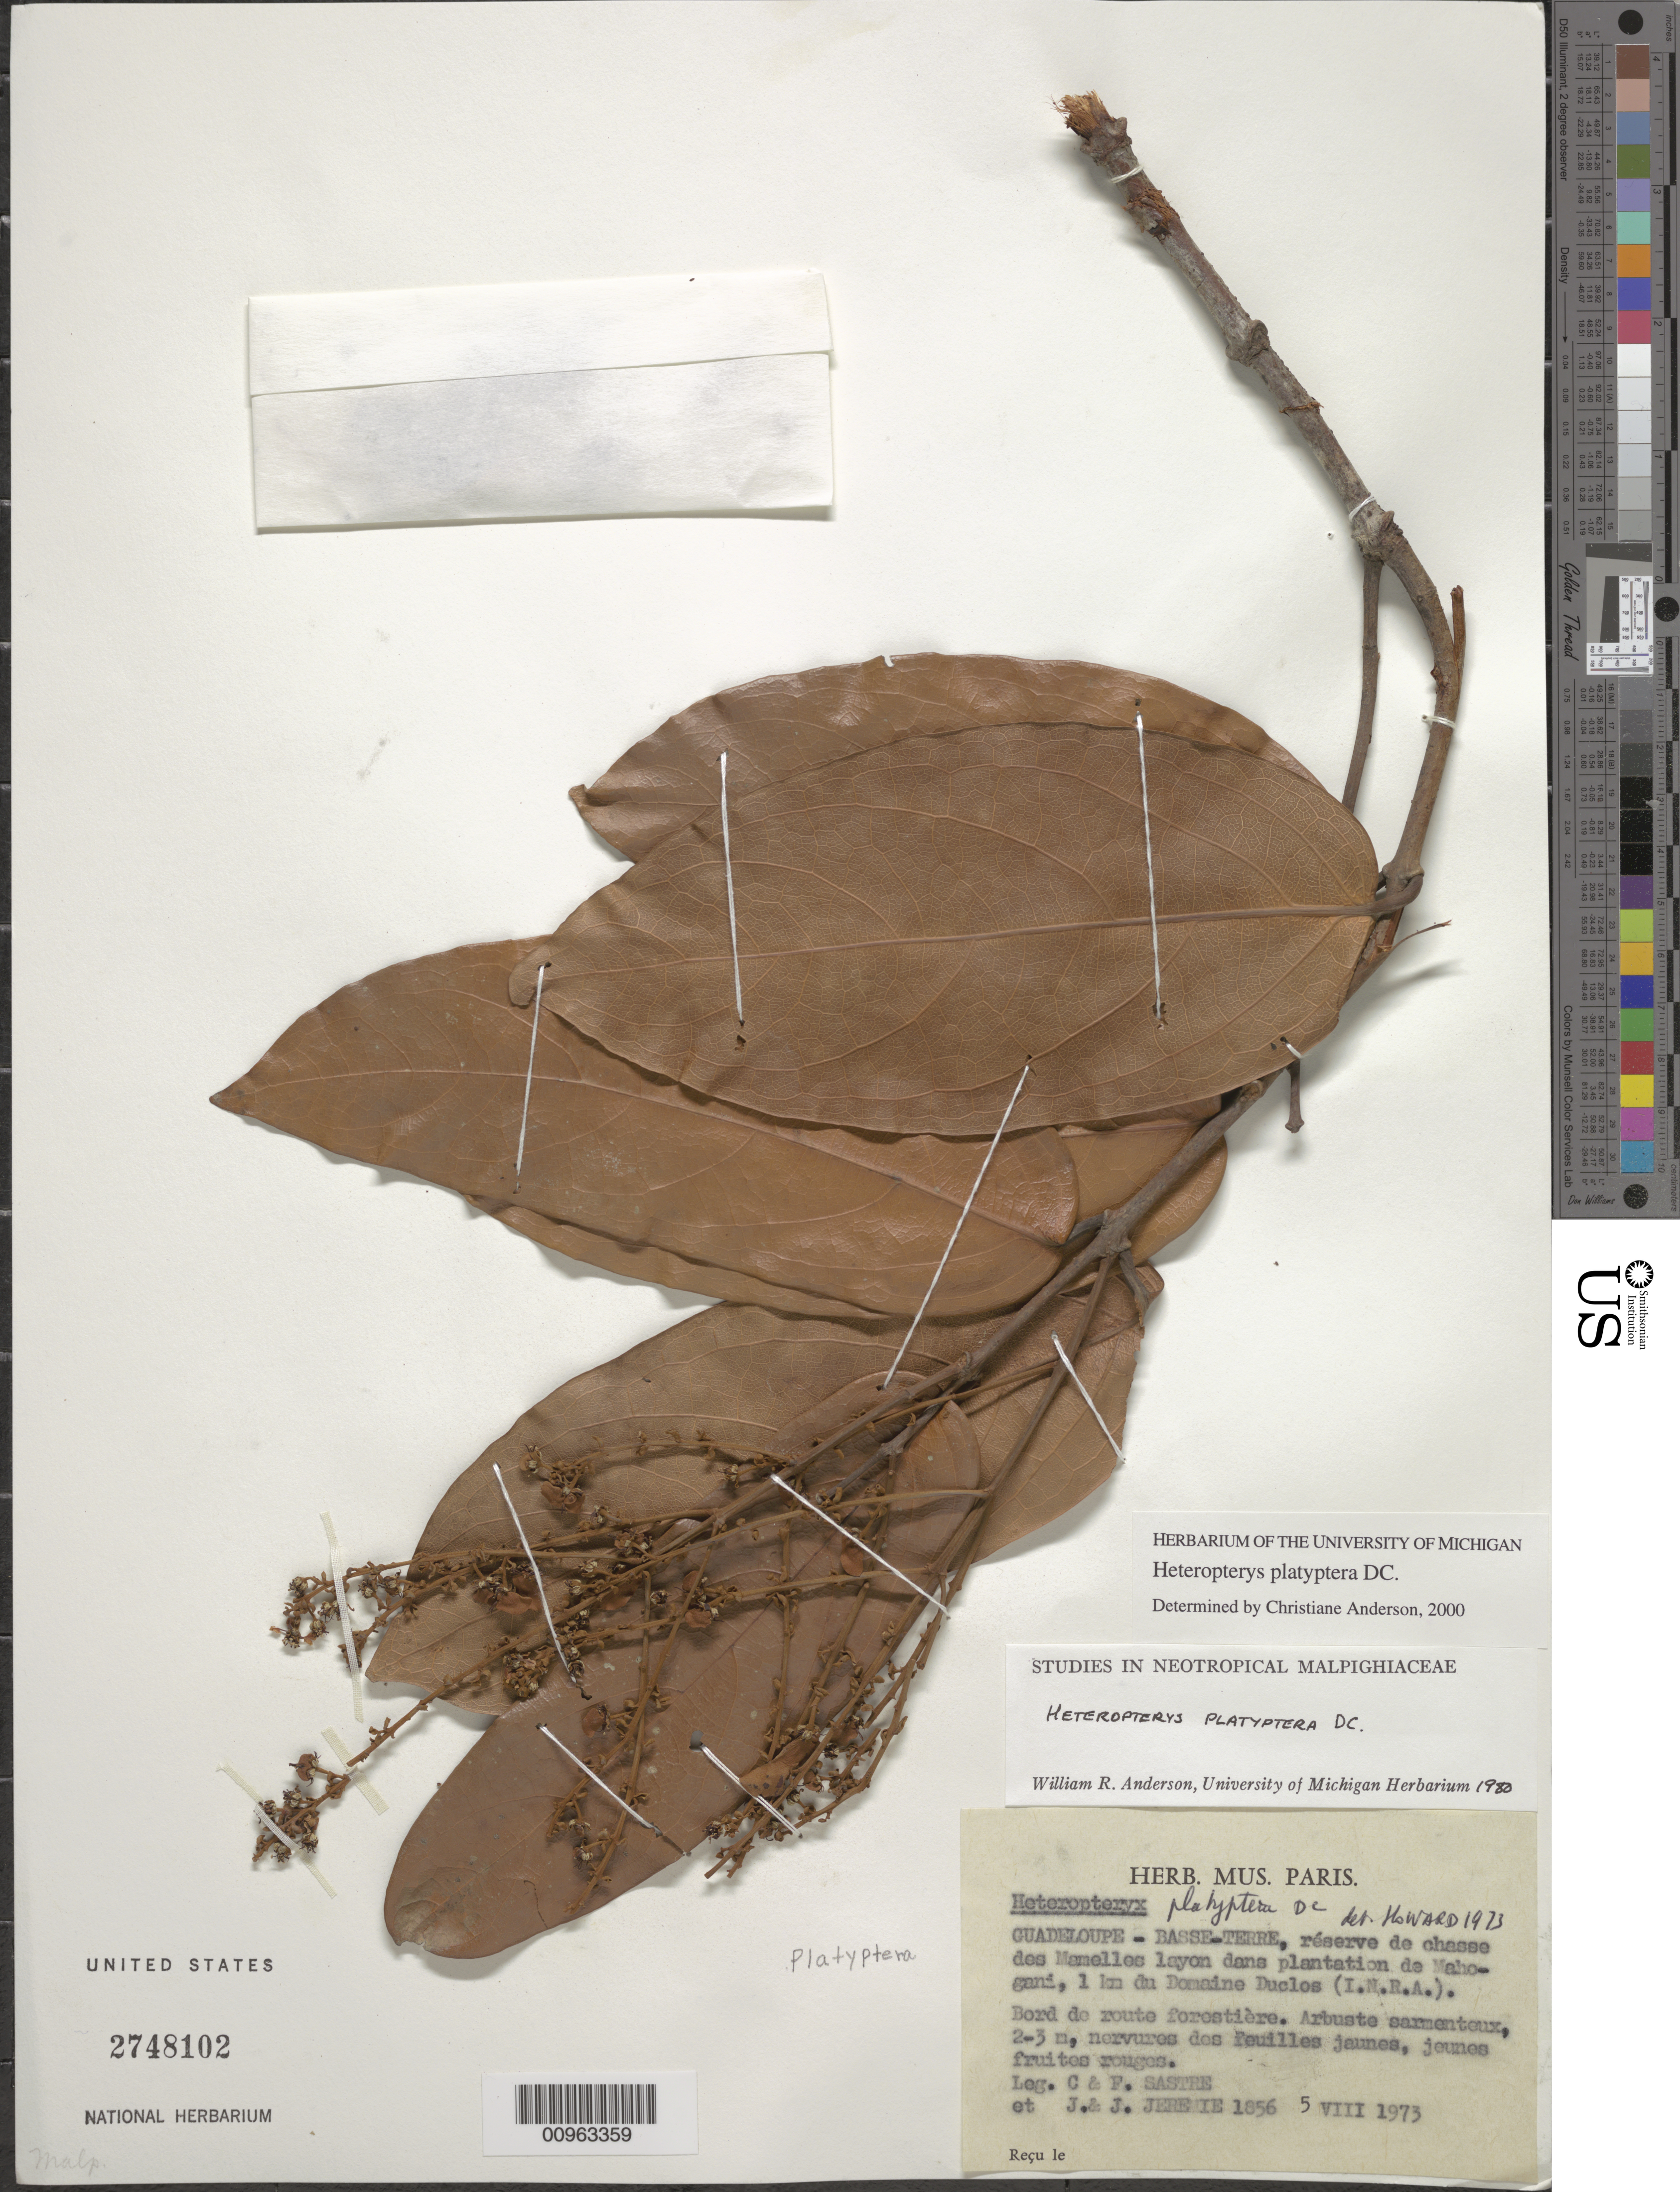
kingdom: Plantae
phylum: Tracheophyta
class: Magnoliopsida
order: Malpighiales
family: Malpighiaceae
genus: Heteropterys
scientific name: Heteropterys platyptera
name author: DC.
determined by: Anderson, C.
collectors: C. H. L. Sastre, F. Sastre & J. Jérémie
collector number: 1856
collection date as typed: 05 Aug 1973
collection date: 1973-08-05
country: Guadeloupe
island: Basse Terre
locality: Basse-Terre, réserve de chasse des Mamelles layon dans plantation de Mahogani, 1 km du Domaine Duelos (INRA)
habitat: Bord de route forestière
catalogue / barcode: US 2748102